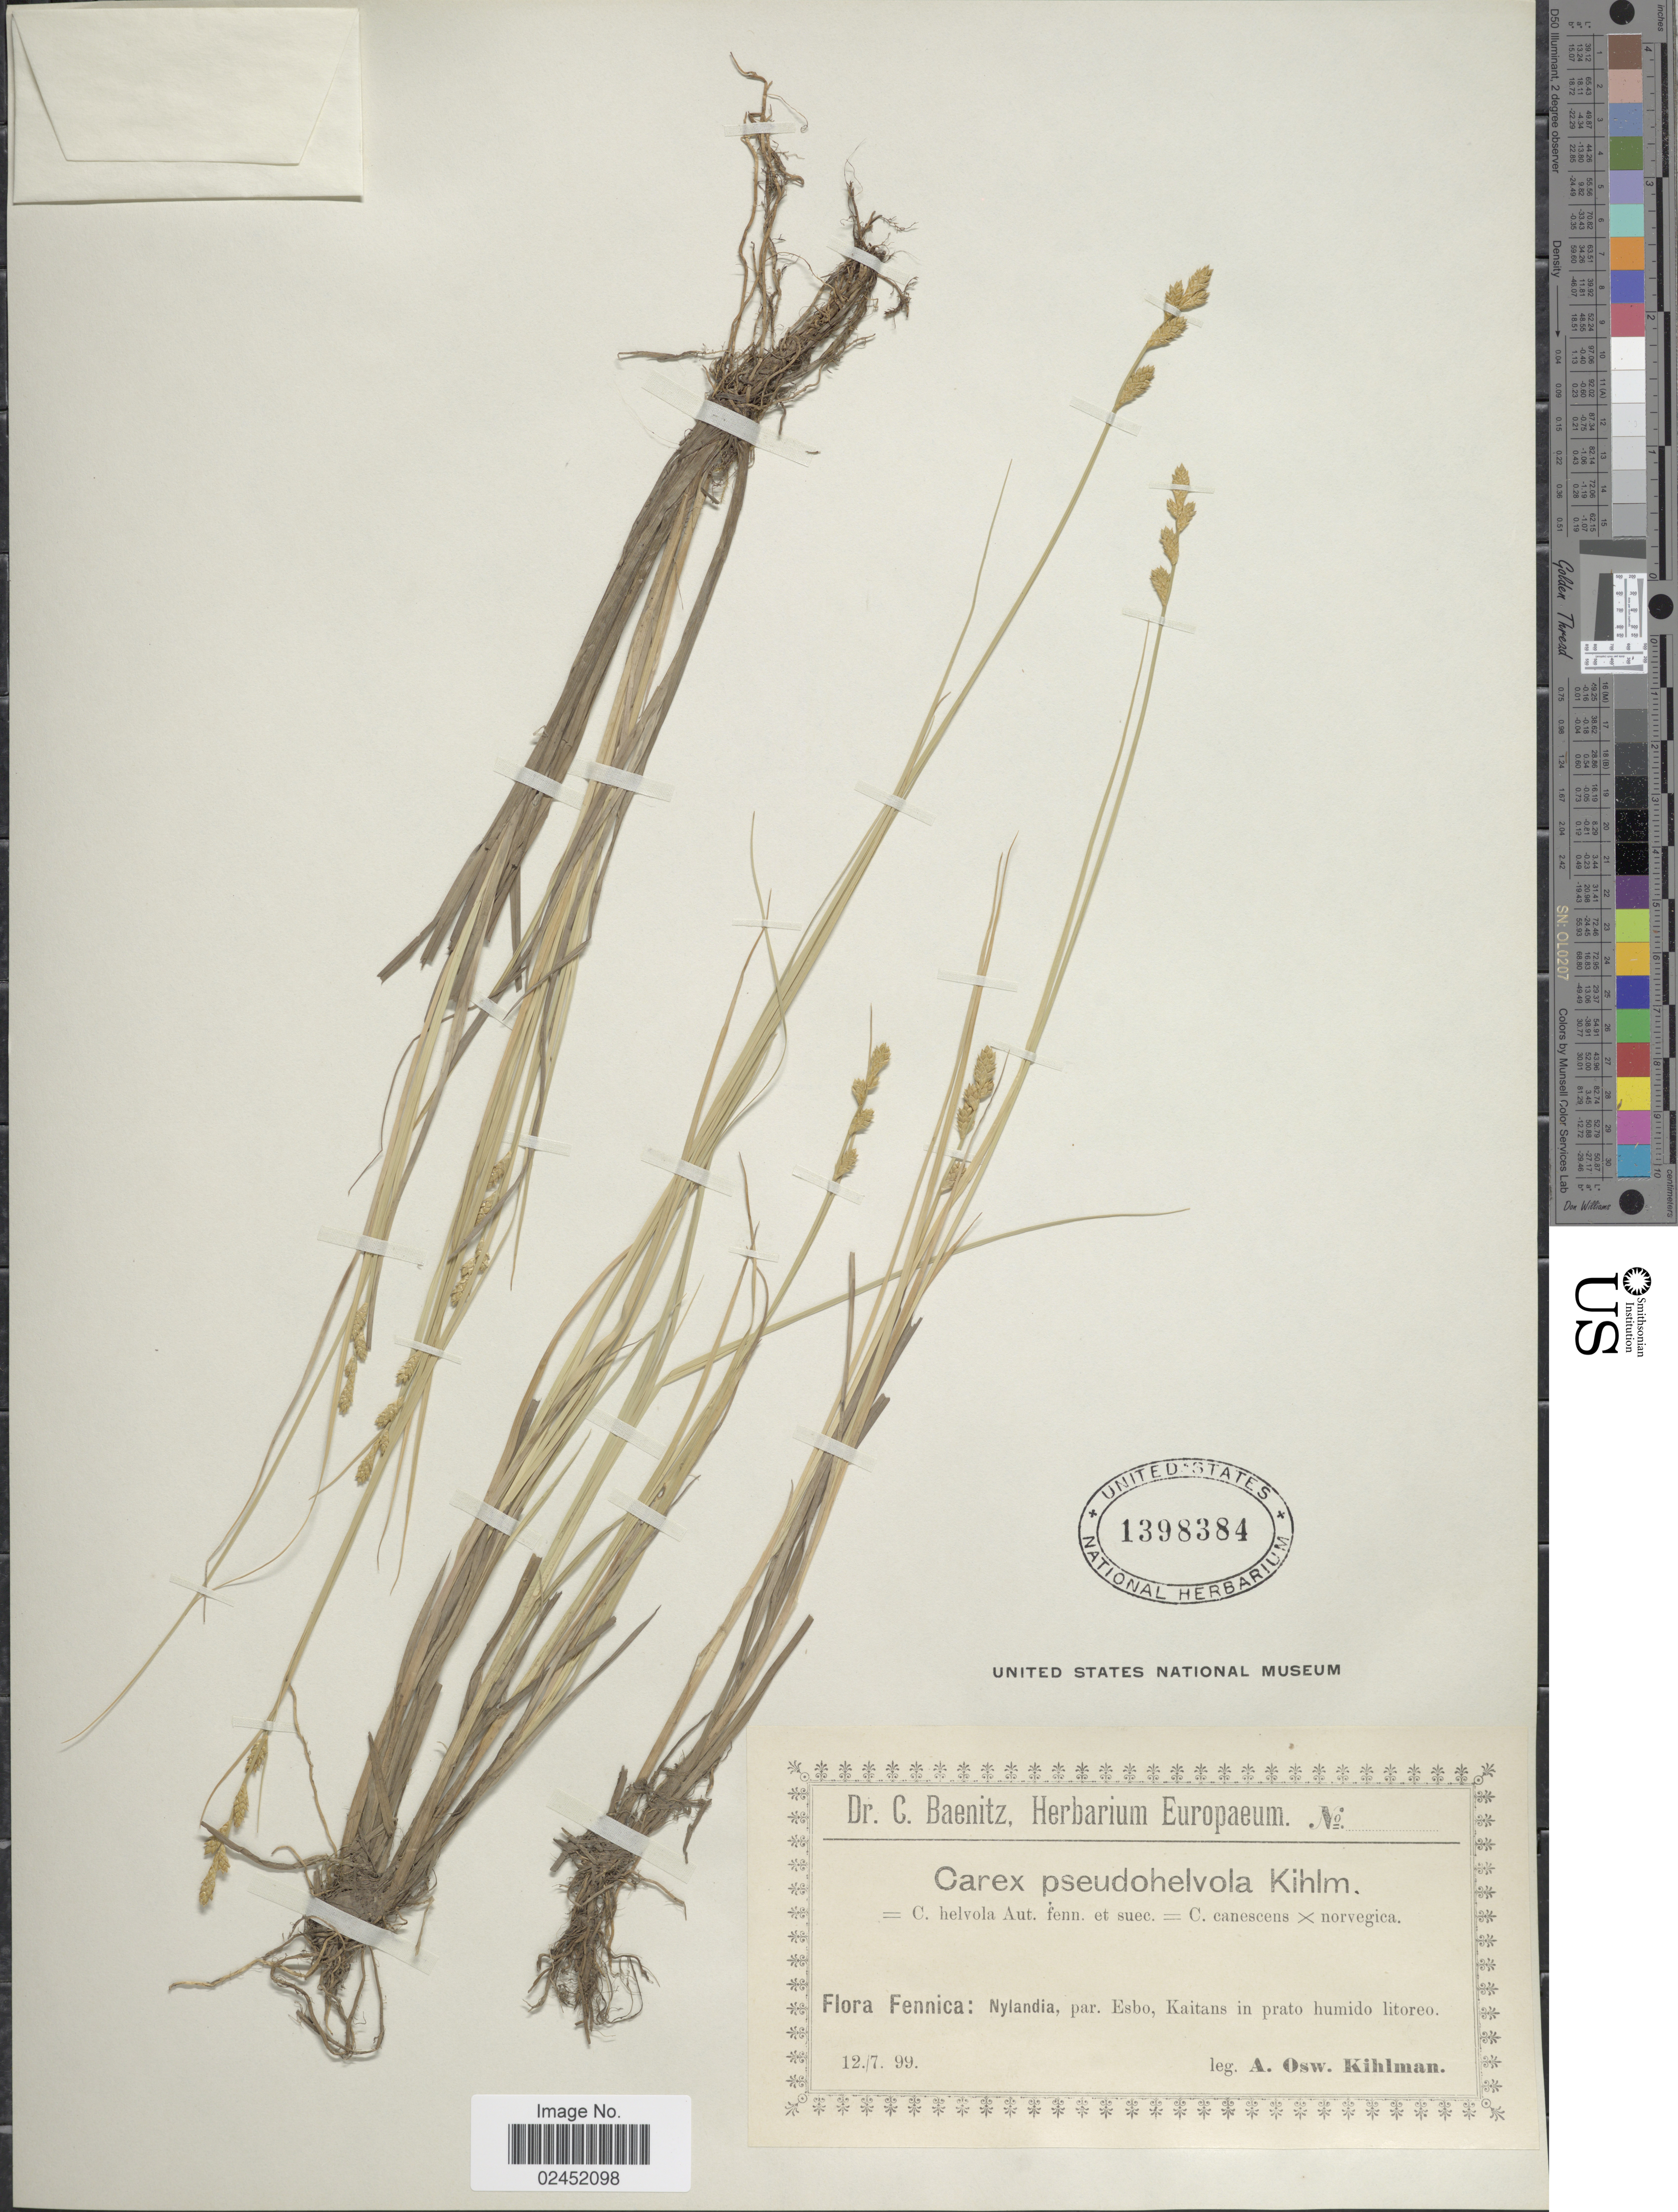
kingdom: Plantae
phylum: Tracheophyta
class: Liliopsida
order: Poales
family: Cyperaceae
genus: Carex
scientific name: Carex x pseudohelvola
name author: Kihlm.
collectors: A. Kihlman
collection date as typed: Transcribed d/m/y: 12/7/99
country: Finland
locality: Fennica: Nylandia, par Esbo, Kaitans in prato humido litoreo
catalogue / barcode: US 1398384